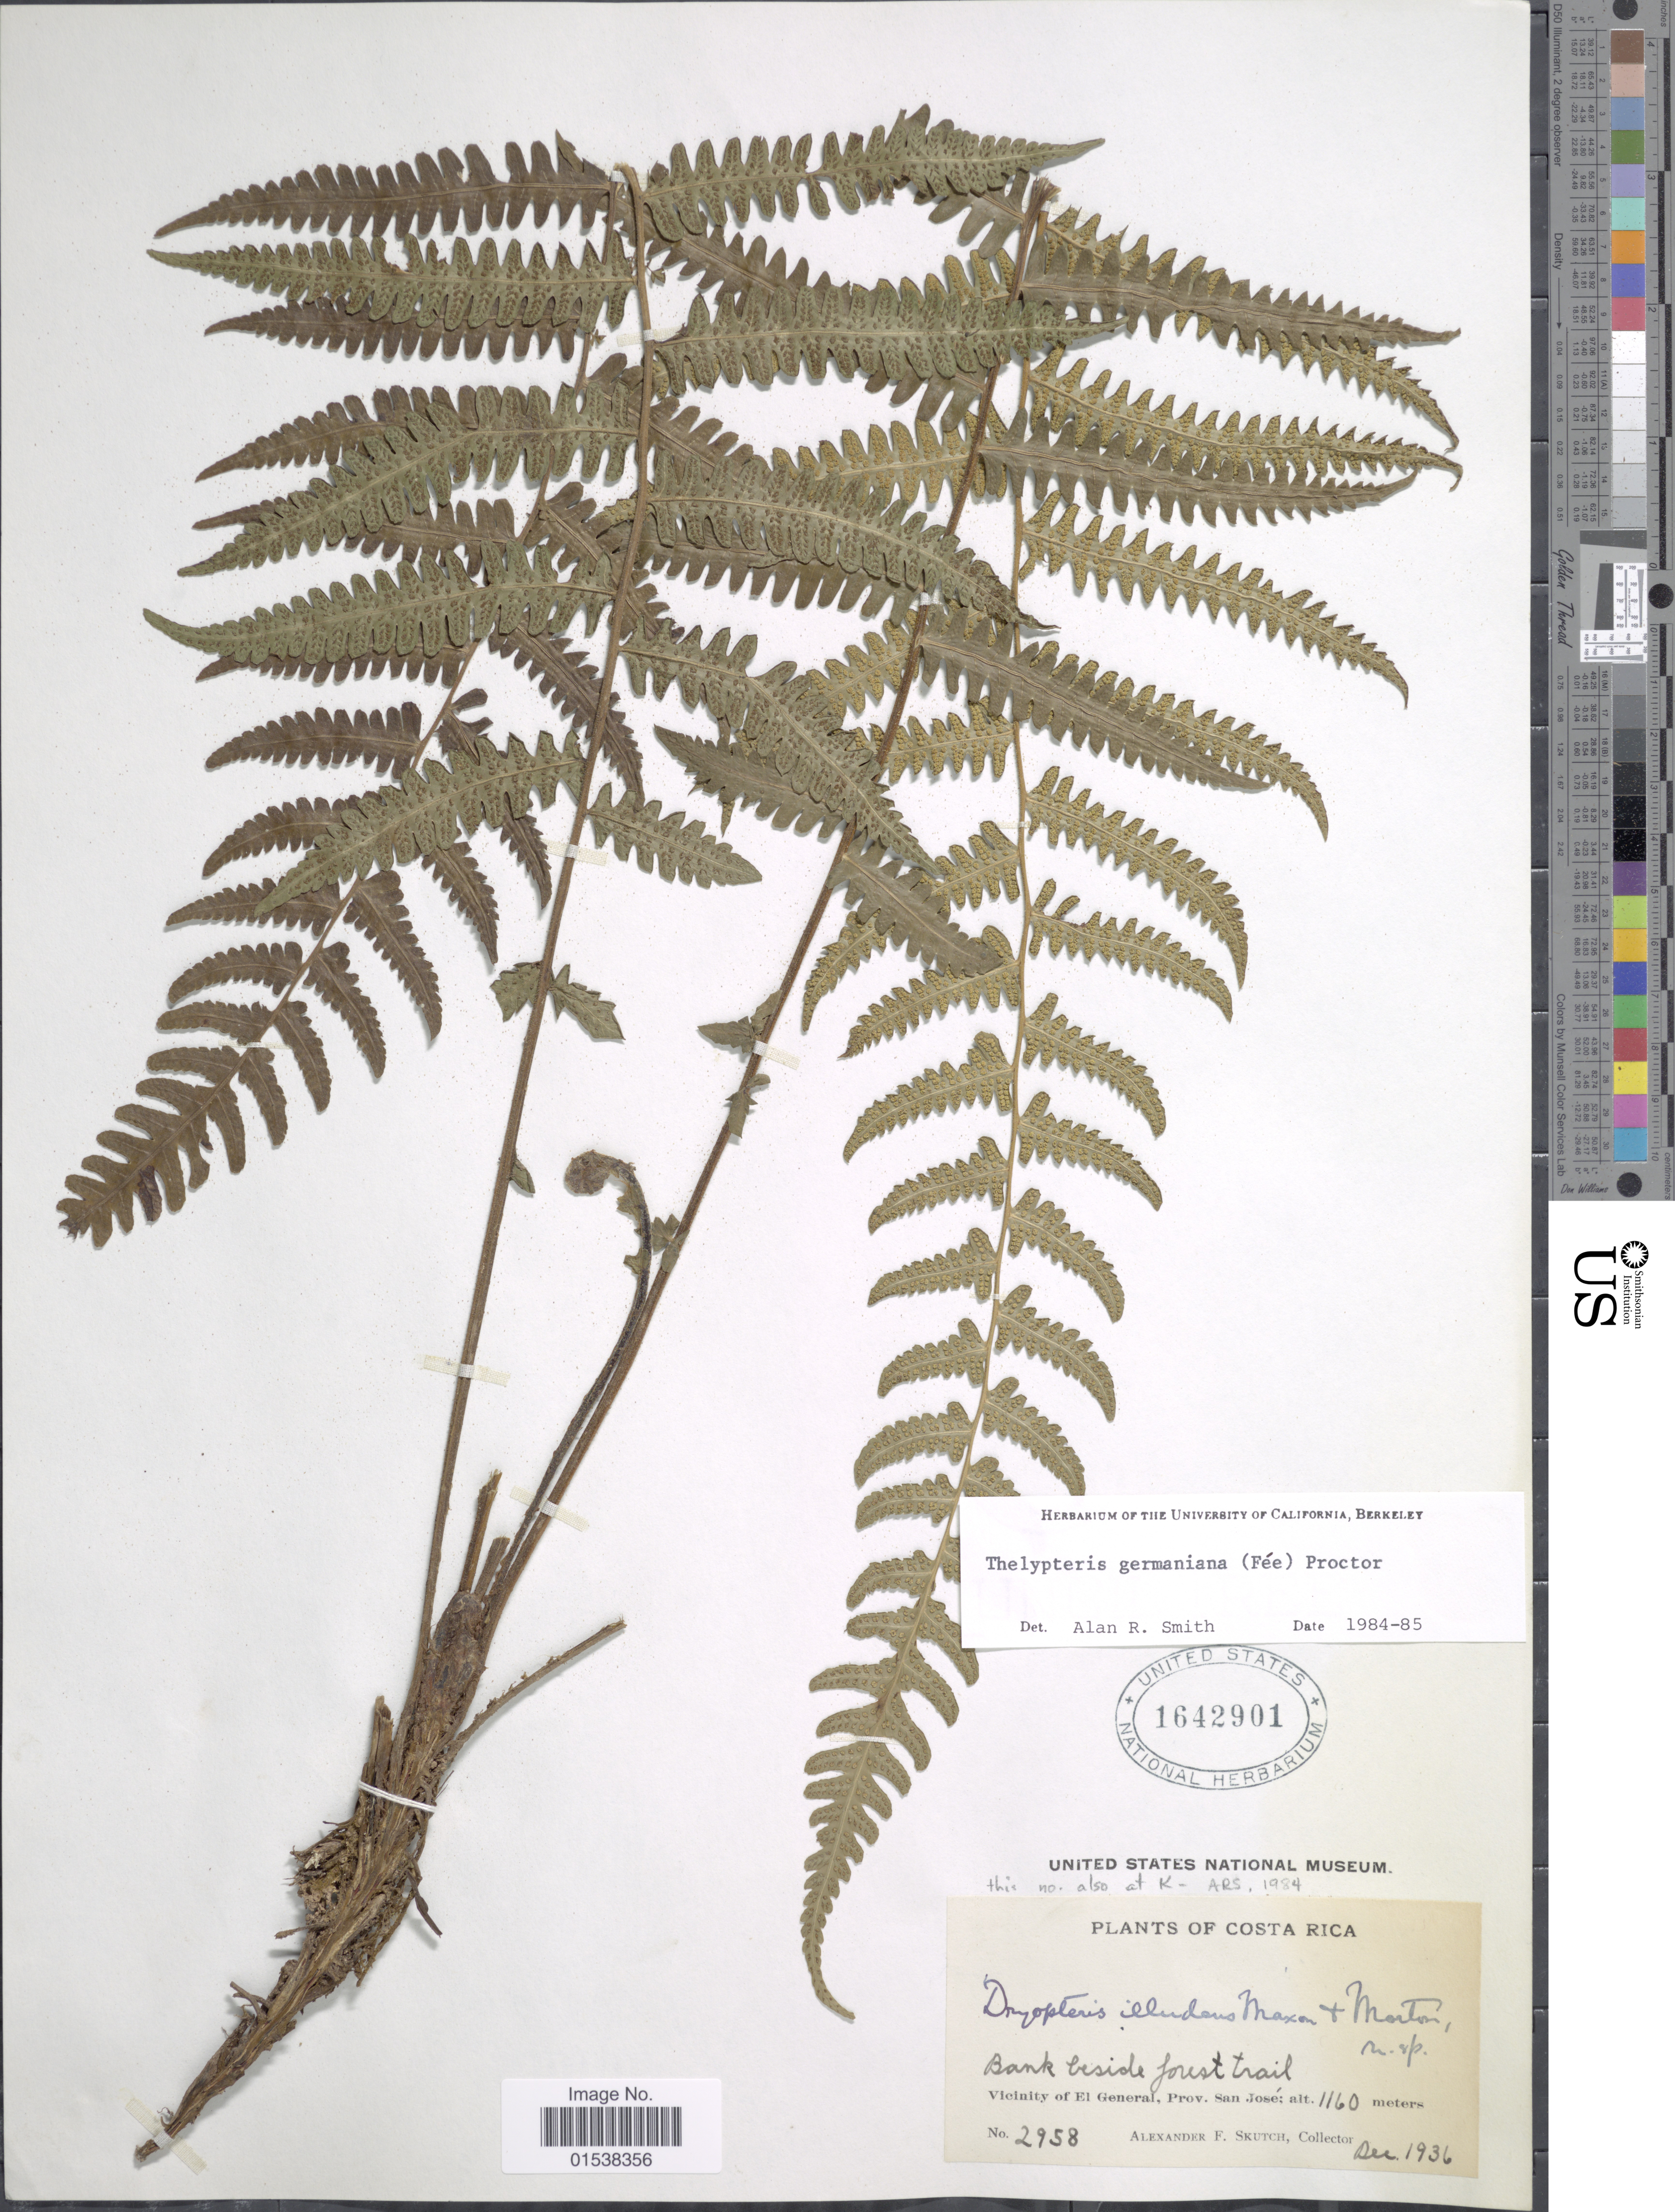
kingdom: Plantae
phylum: Tracheophyta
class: Polypodiopsida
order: Polypodiales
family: Thelypteridaceae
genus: Amauropelta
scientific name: Amauropelta germaniana (Fée) comb. nov., ined. 2015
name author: (Fée)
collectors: A. F. Skutch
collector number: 2958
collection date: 1936-12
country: Costa Rica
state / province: San José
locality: Vicinity of El General, Prov. San Jose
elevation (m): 1160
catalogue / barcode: US 1642901